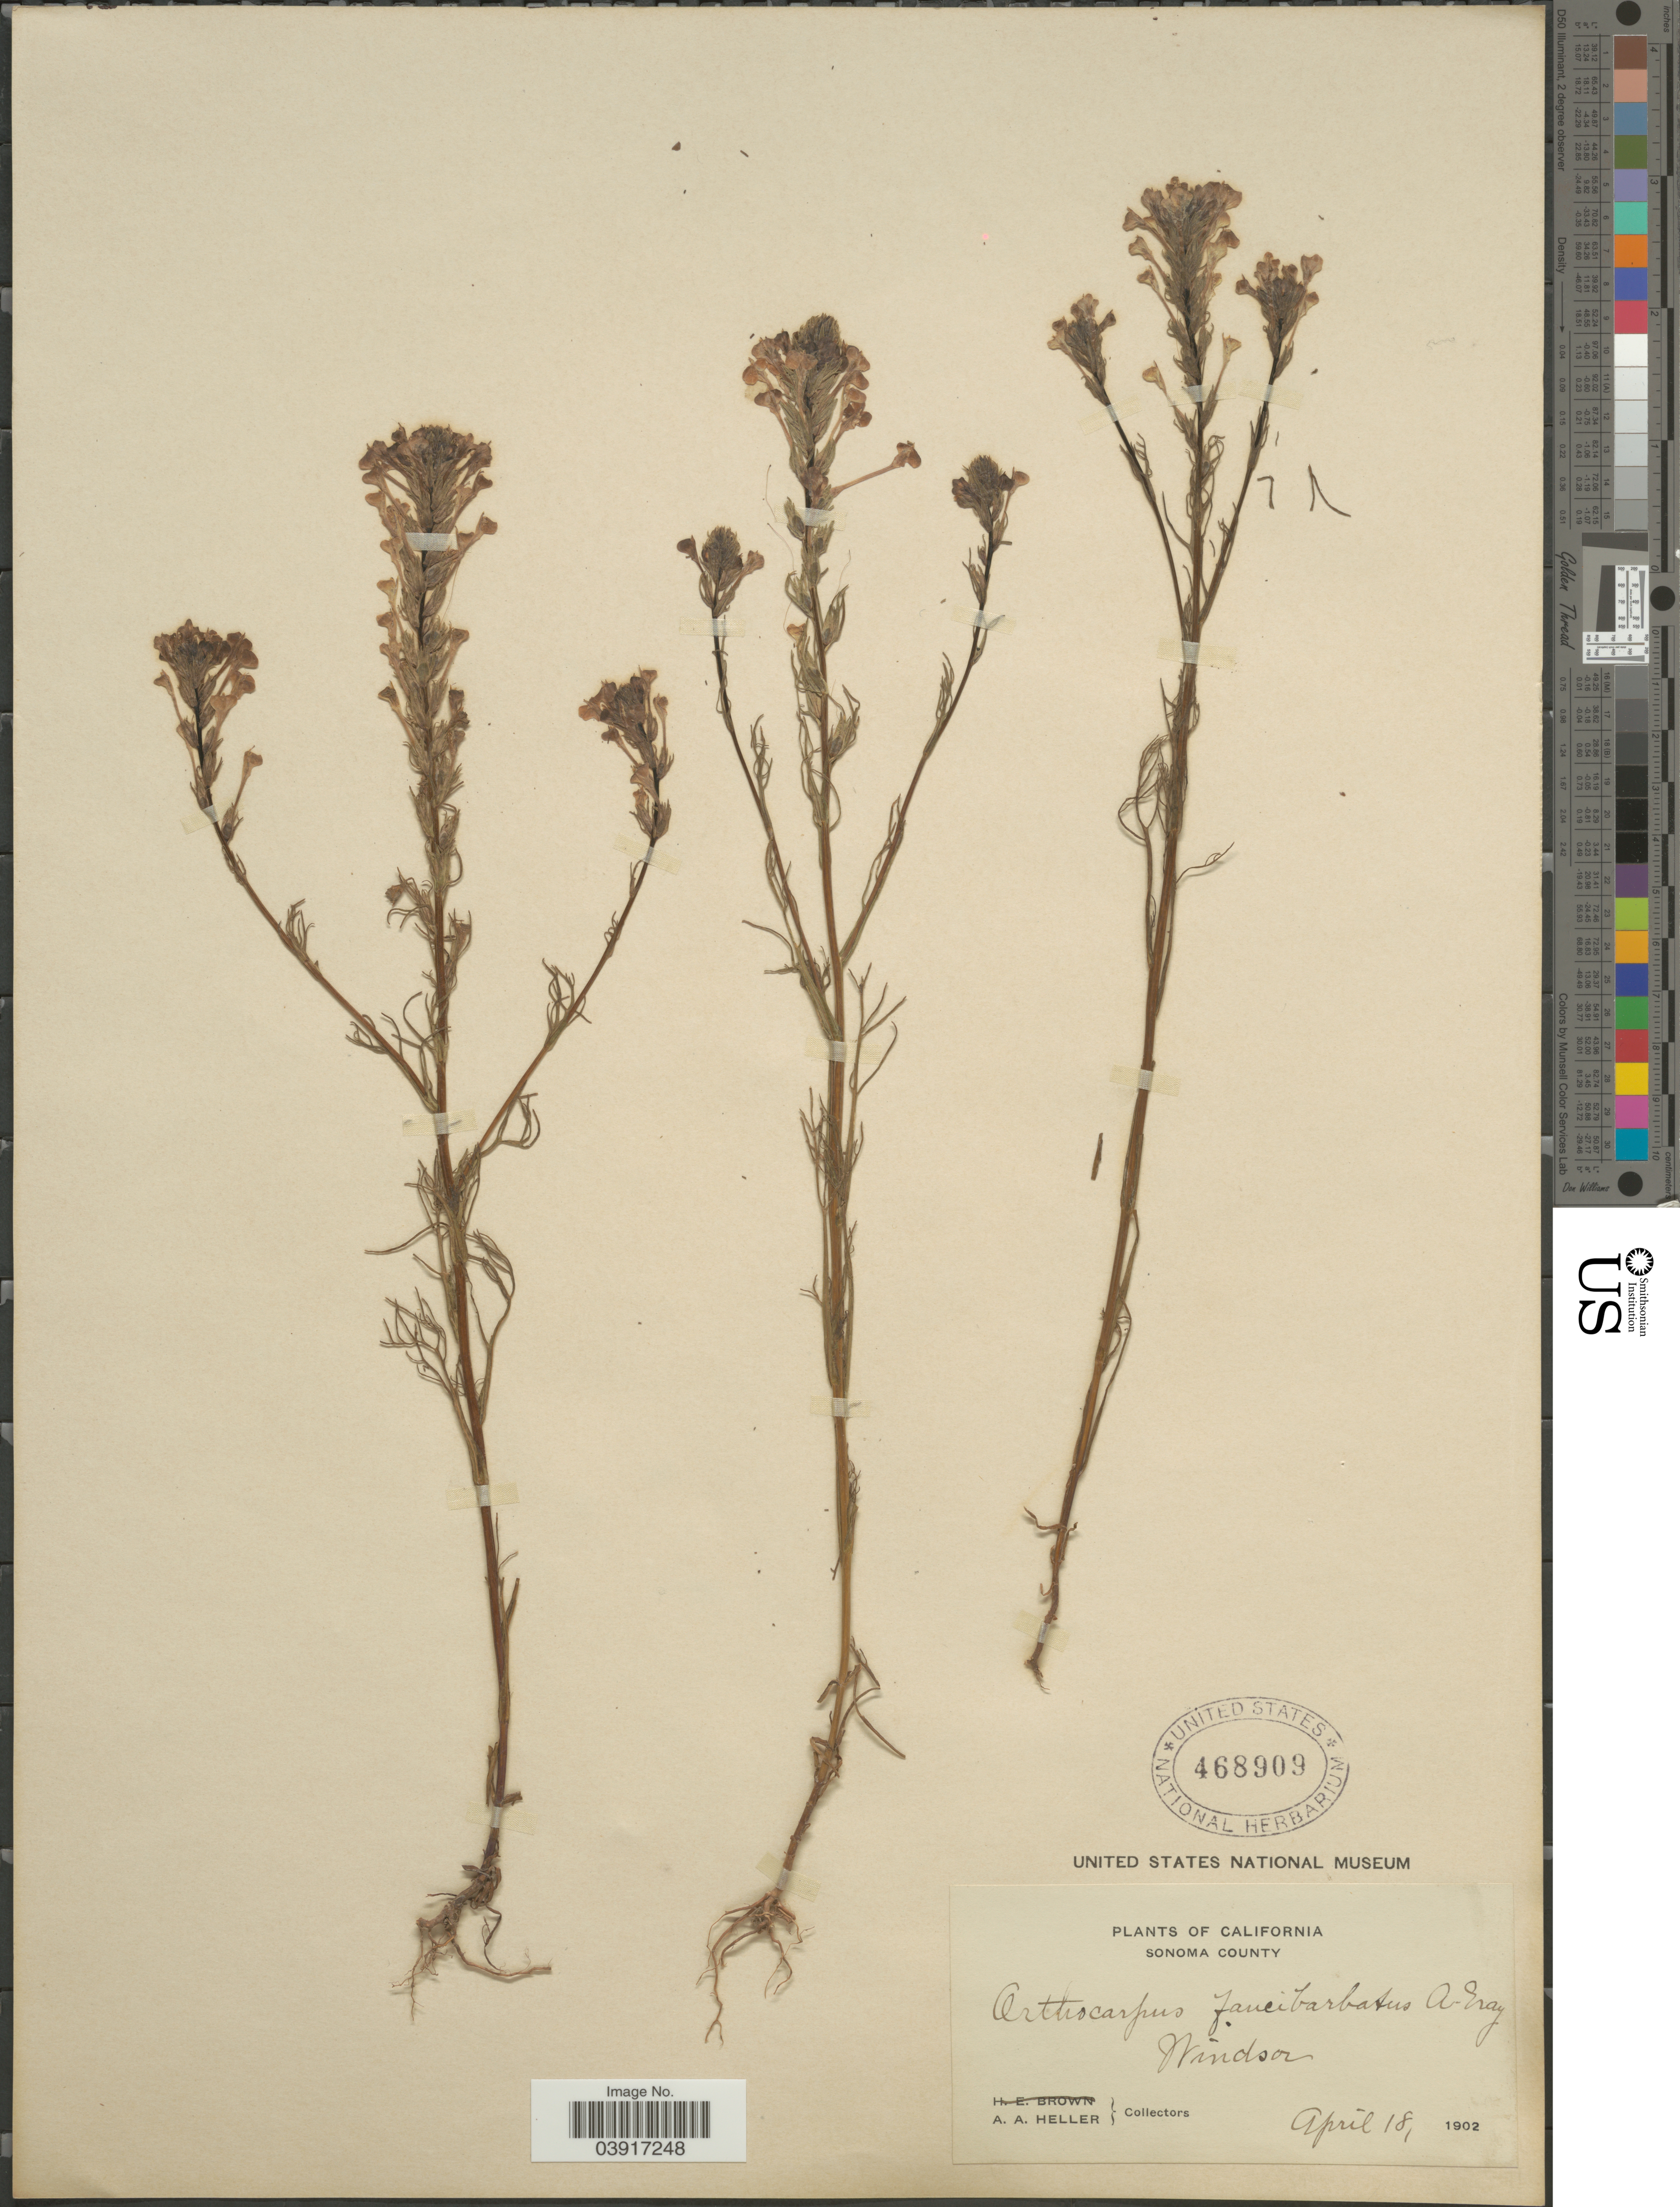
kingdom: Plantae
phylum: Tracheophyta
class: Magnoliopsida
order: Lamiales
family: Orobanchaceae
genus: Orthocarpus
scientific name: Orthocarpus faucibarbatus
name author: A. Gray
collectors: A. A. Heller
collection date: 1902-04-18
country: United States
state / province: California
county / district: Sonoma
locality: Sonoma County. Windsor.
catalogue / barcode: US 468909